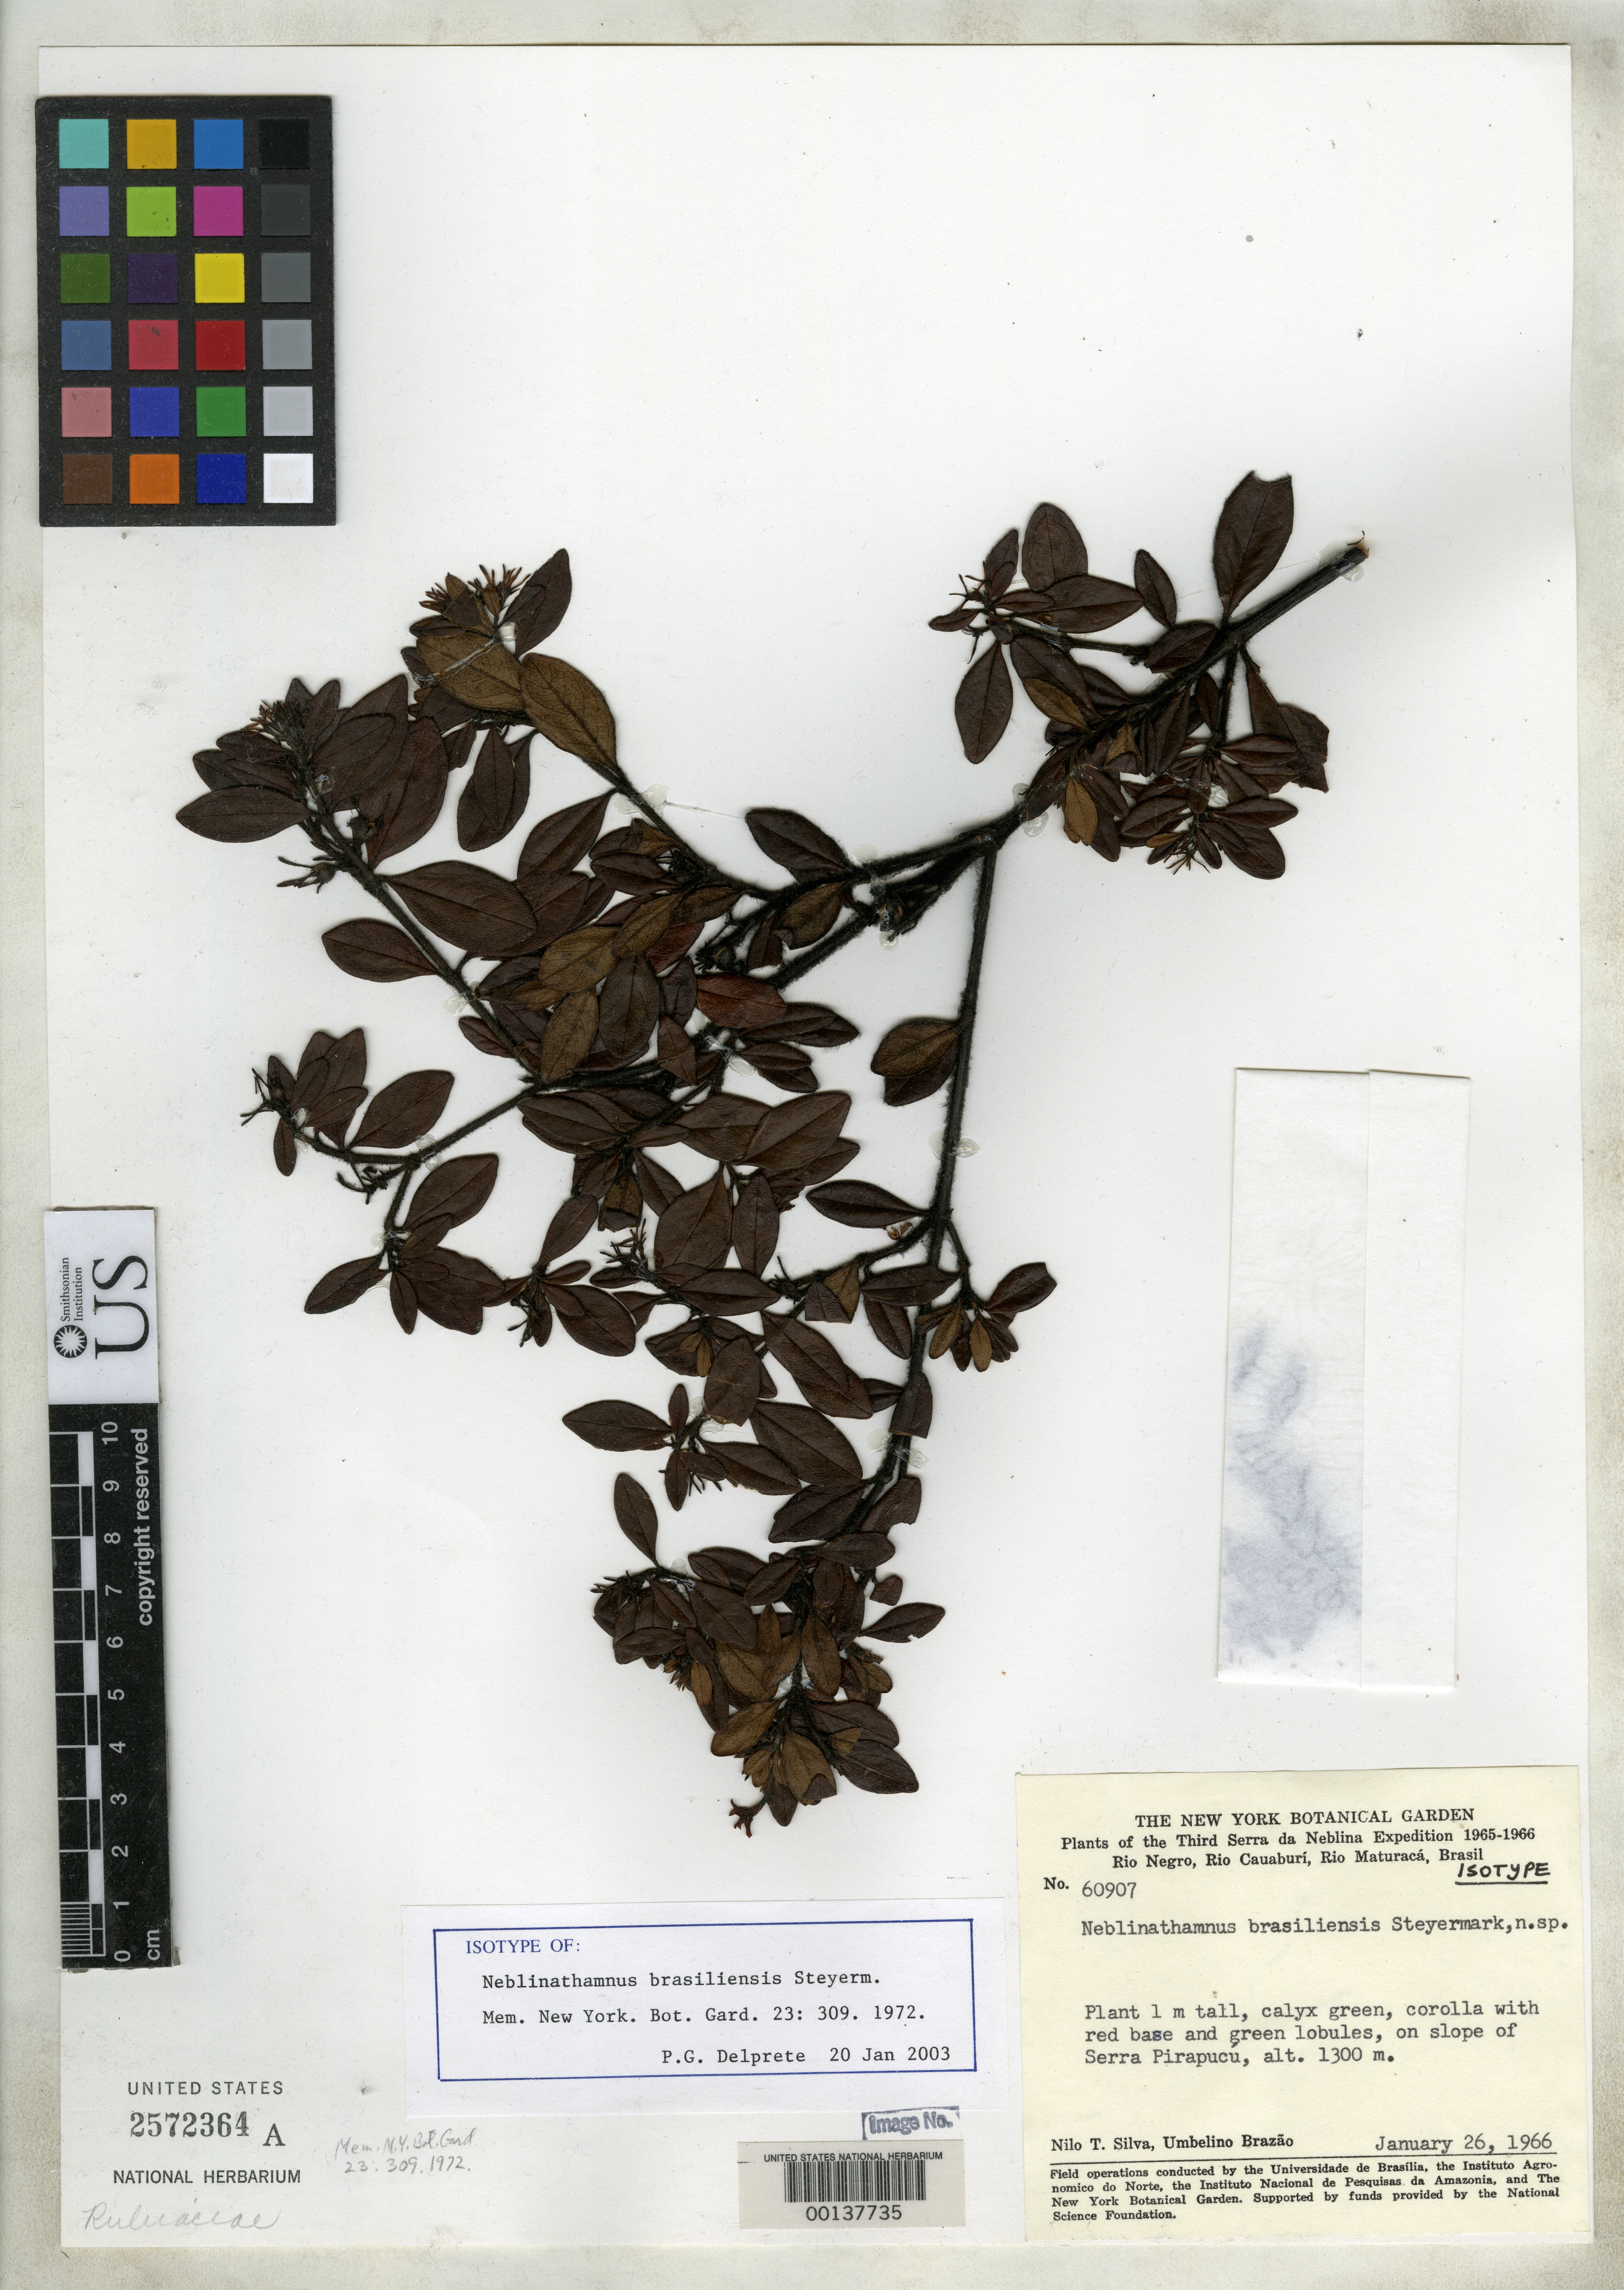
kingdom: Plantae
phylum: Tracheophyta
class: Magnoliopsida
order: Gentianales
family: Rubiaceae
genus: Neblinathamnus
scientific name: Neblinathamnus brasiliensis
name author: Steyerm.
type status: Isotype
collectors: N. T. Silva & U. Brazão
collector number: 60907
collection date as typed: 26 Jan 1966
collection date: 1966-01-26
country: Brazil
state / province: Amazonas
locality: Serra Pirapucu of Serra da Neblina.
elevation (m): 1300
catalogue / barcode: US 2572364A